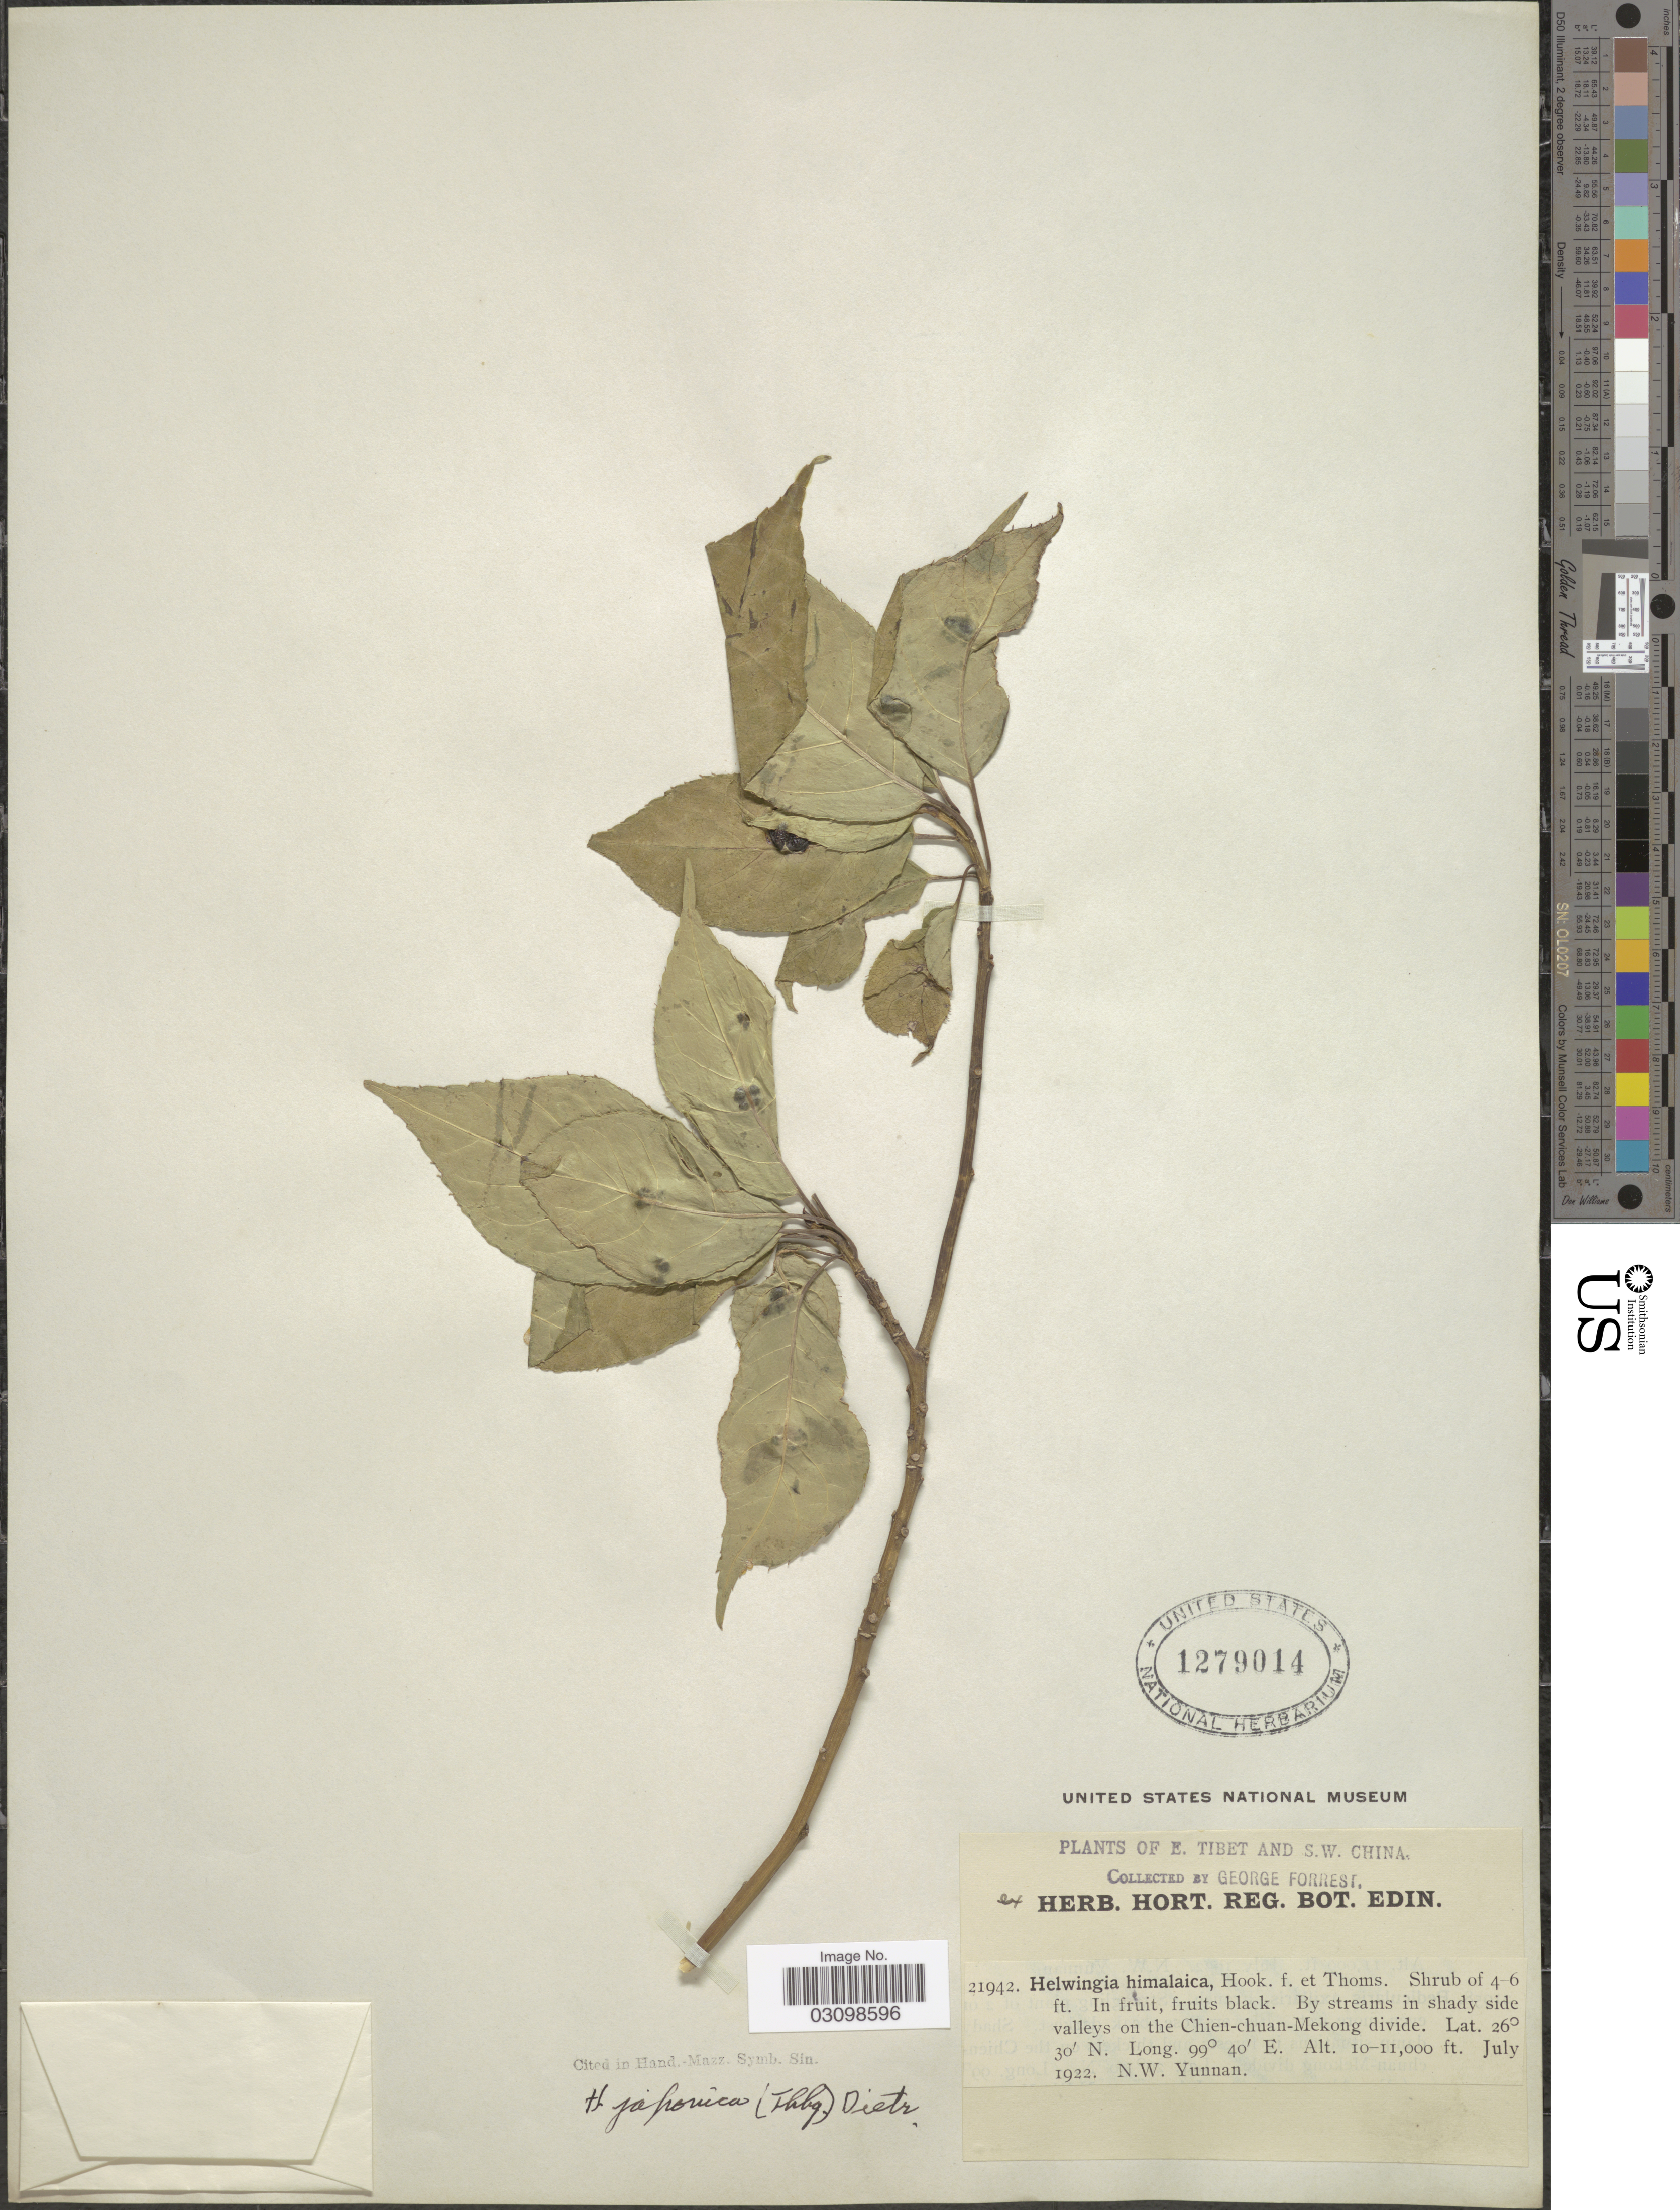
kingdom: Plantae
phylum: Tracheophyta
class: Magnoliopsida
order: Aquifoliales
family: Helwingiaceae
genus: Helwingia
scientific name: Helwingia japonica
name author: (Thunb.) Dietr.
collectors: G. Forrest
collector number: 21942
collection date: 1922-07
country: China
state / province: Xizang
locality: E. Tibet and S.W. China. By streams in shady side valleys on the Chien-chuan-Mekong divide.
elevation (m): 3048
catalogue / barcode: US 1279014